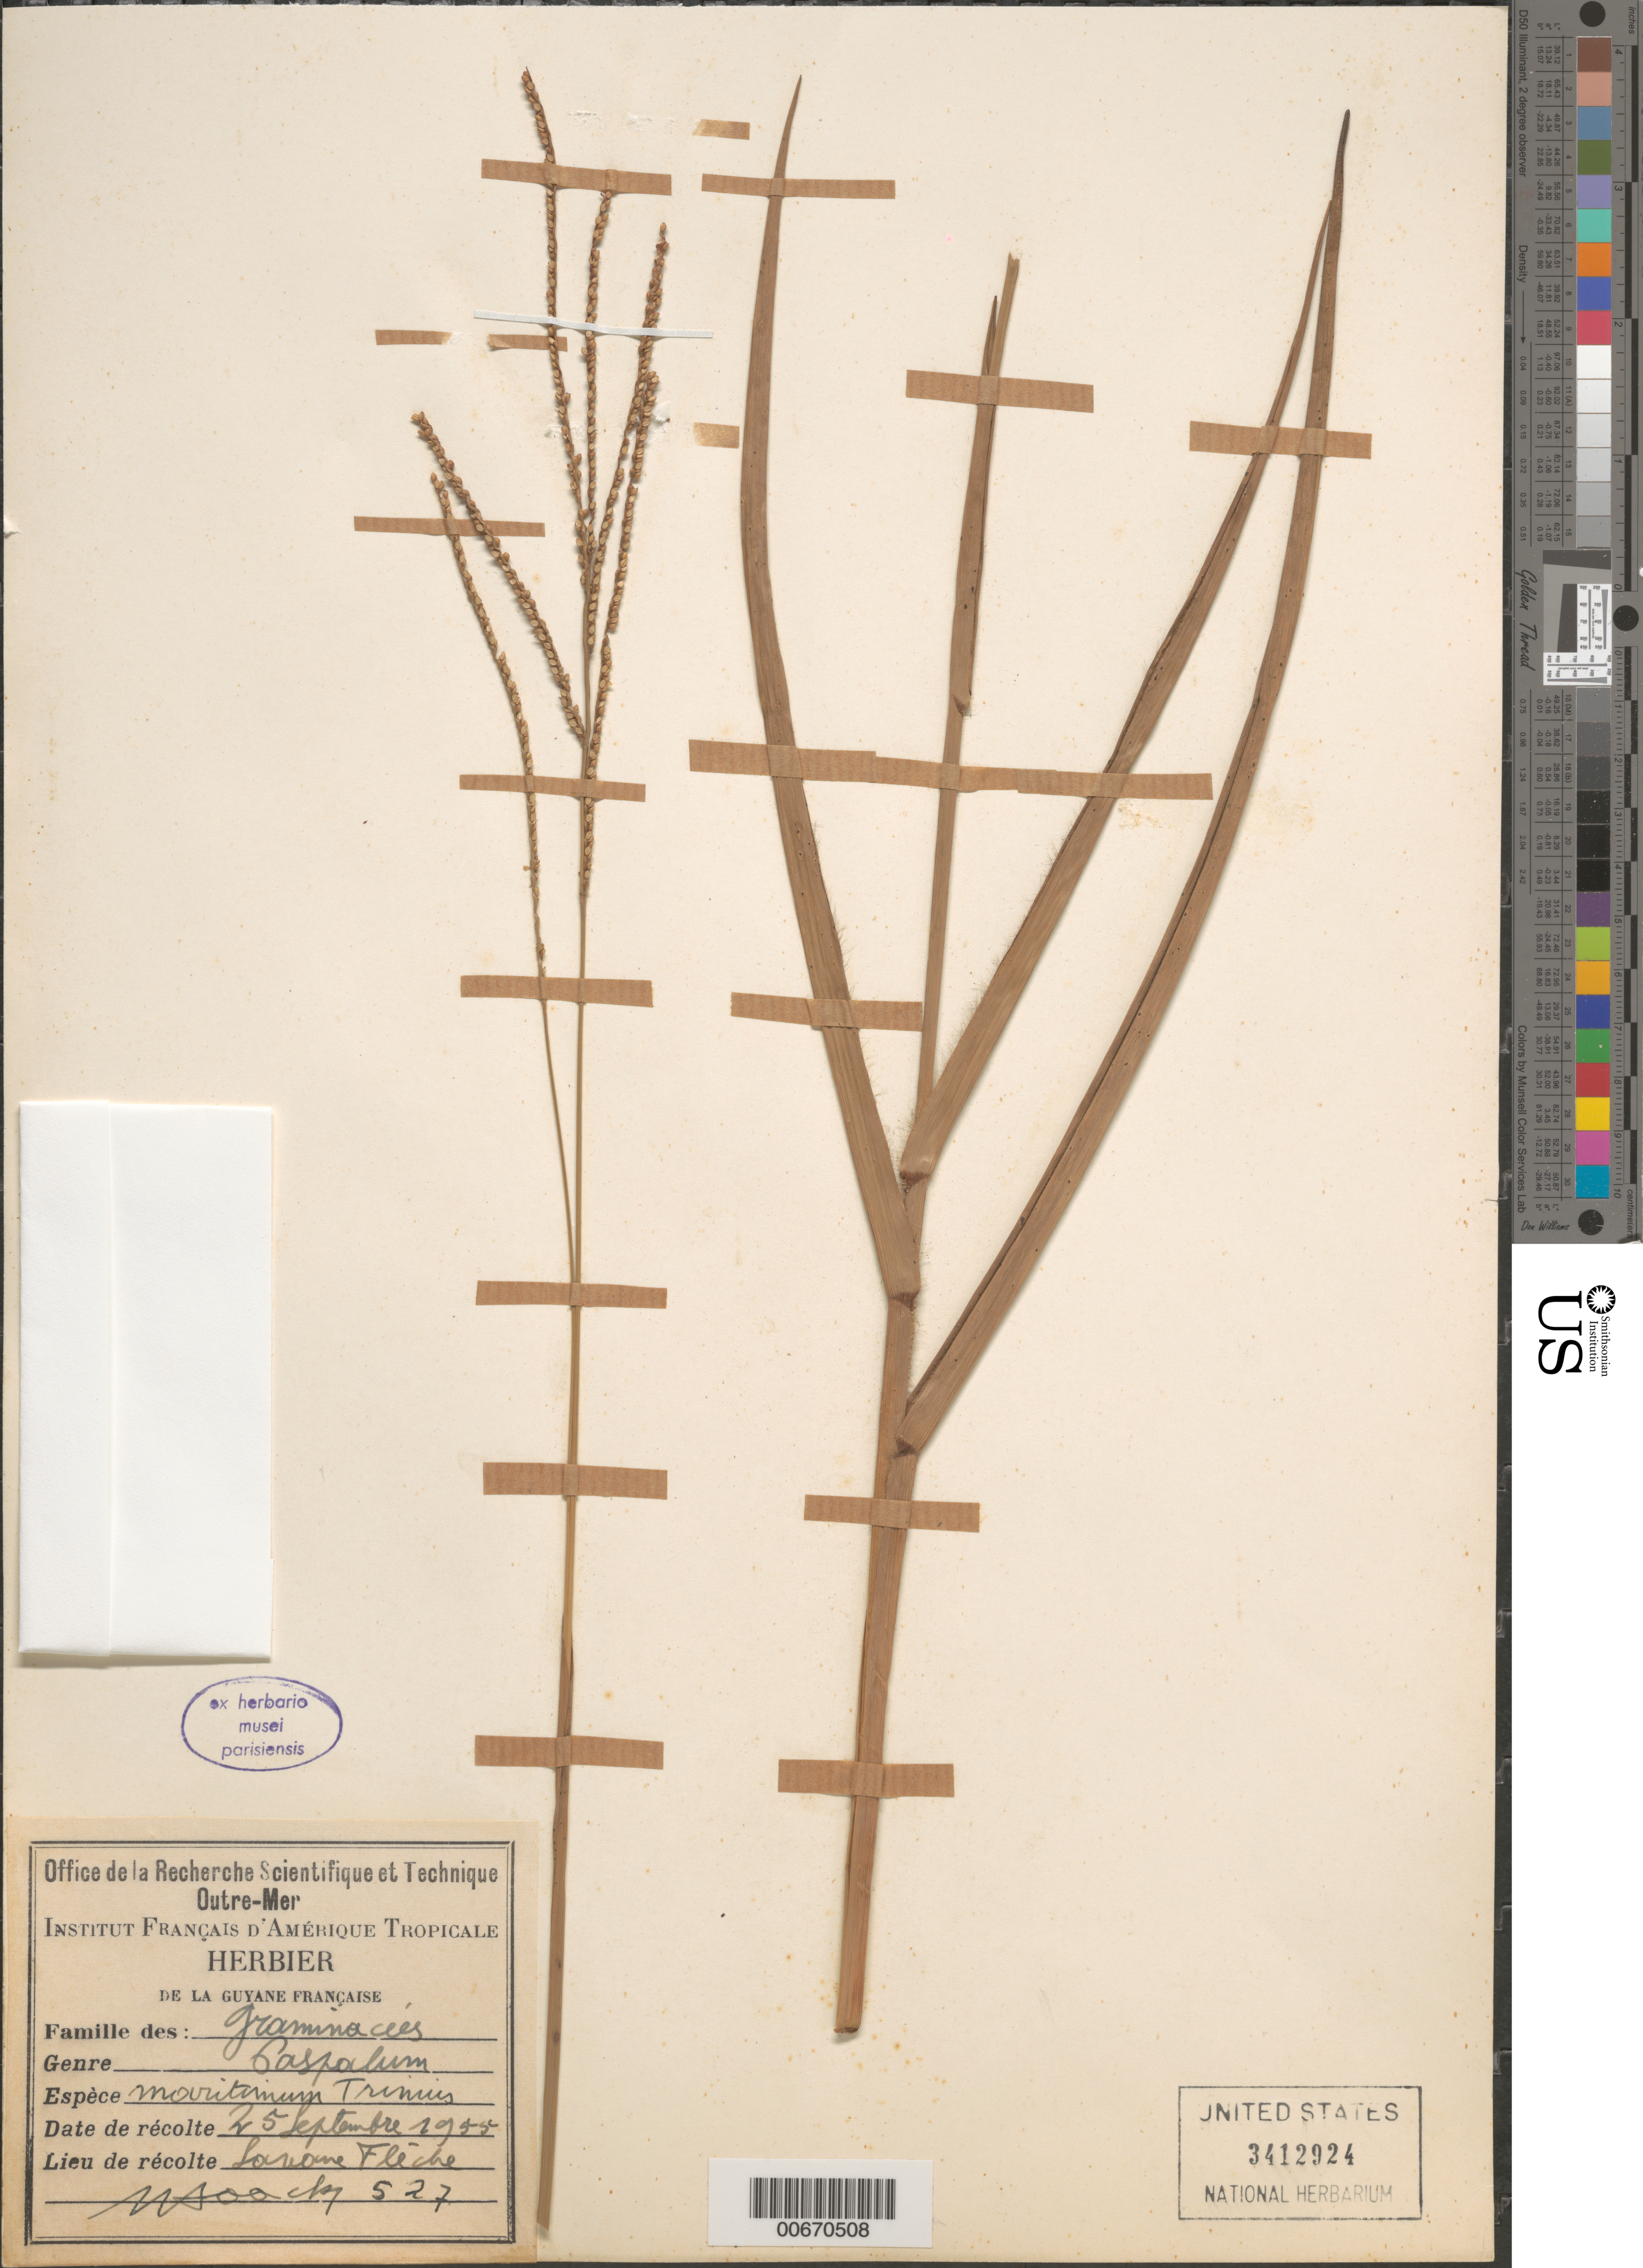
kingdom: Plantae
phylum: Tracheophyta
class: Liliopsida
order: Poales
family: Poaceae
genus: Paspalum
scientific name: Paspalum maritimum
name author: Trin.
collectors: J. Hoock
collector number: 527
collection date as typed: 25-Sep-55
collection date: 1955-09-25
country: French Guiana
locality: Savane Flèche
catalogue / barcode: US 3412924